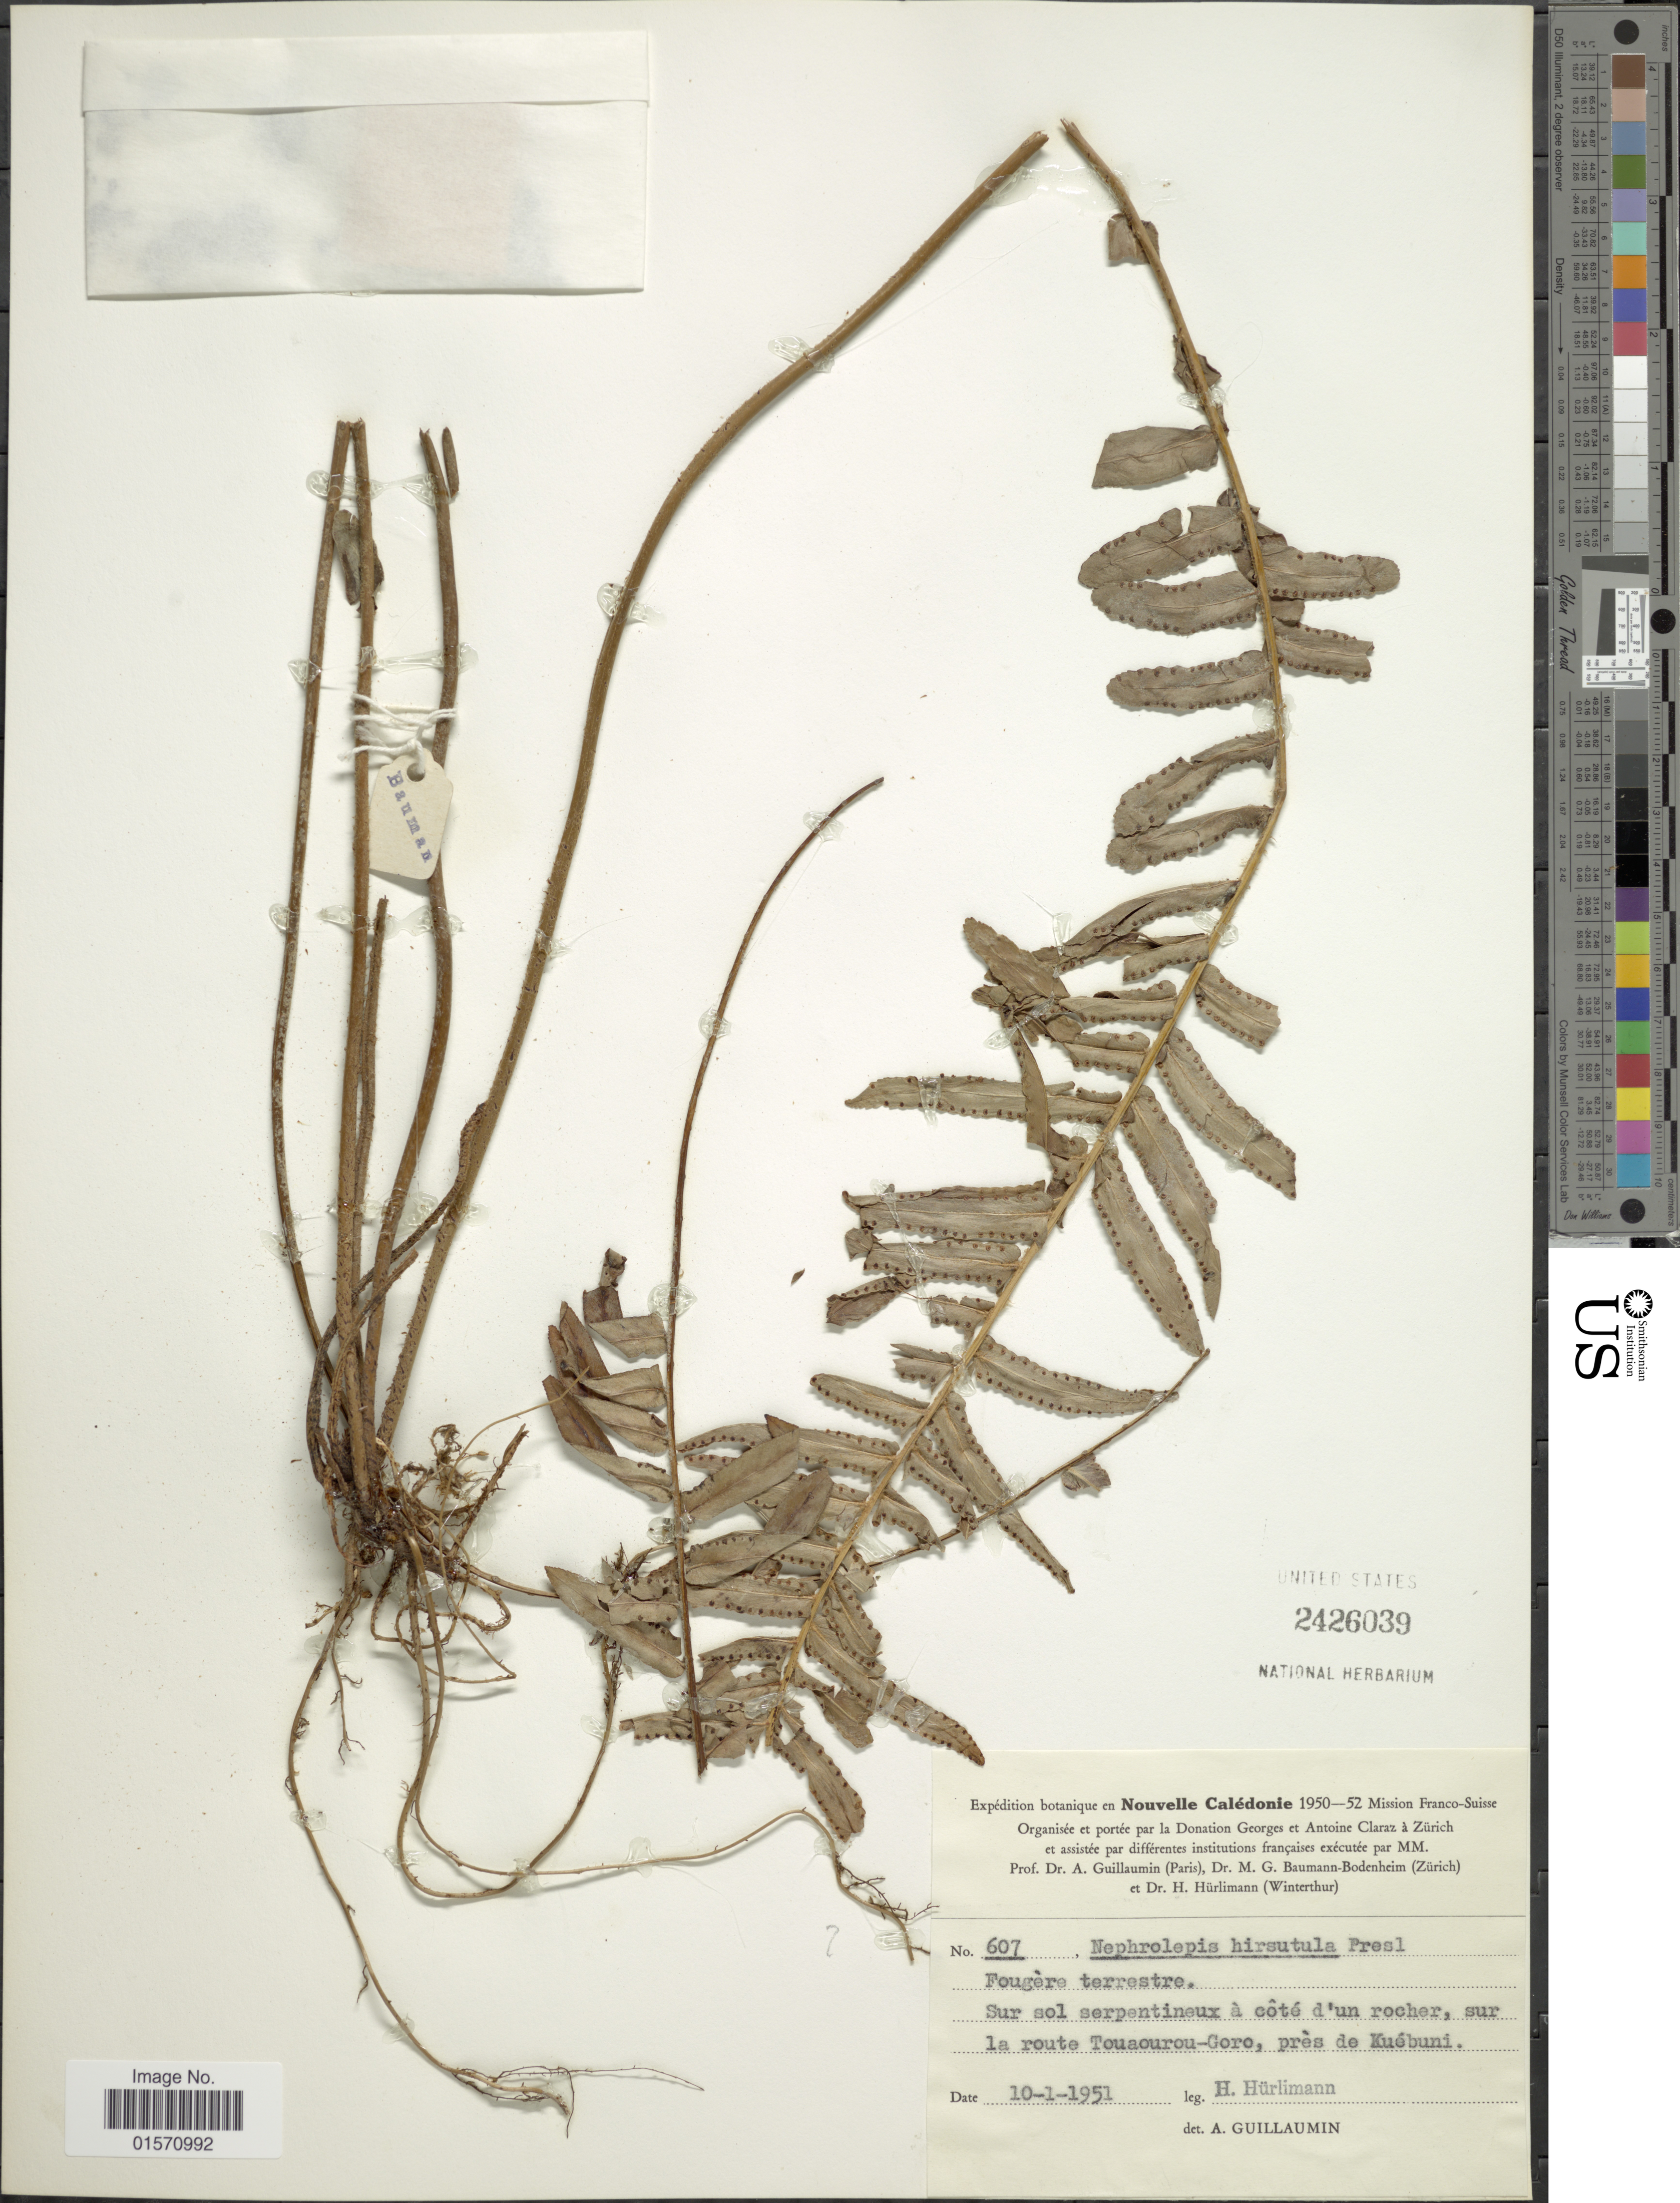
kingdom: Plantae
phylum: Tracheophyta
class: Polypodiopsida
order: Polypodiales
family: Nephrolepidaceae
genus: Nephrolepis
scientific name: Nephrolepis hirsutula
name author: (G. Forst.) C. Presl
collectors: H. Hürlimann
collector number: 607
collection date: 1951-01-10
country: New Caledonia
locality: Sur sol serpentineux à côté d'un rocher, sur la route Touaourou-Goro, près de Kuébuni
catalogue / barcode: US 2426039